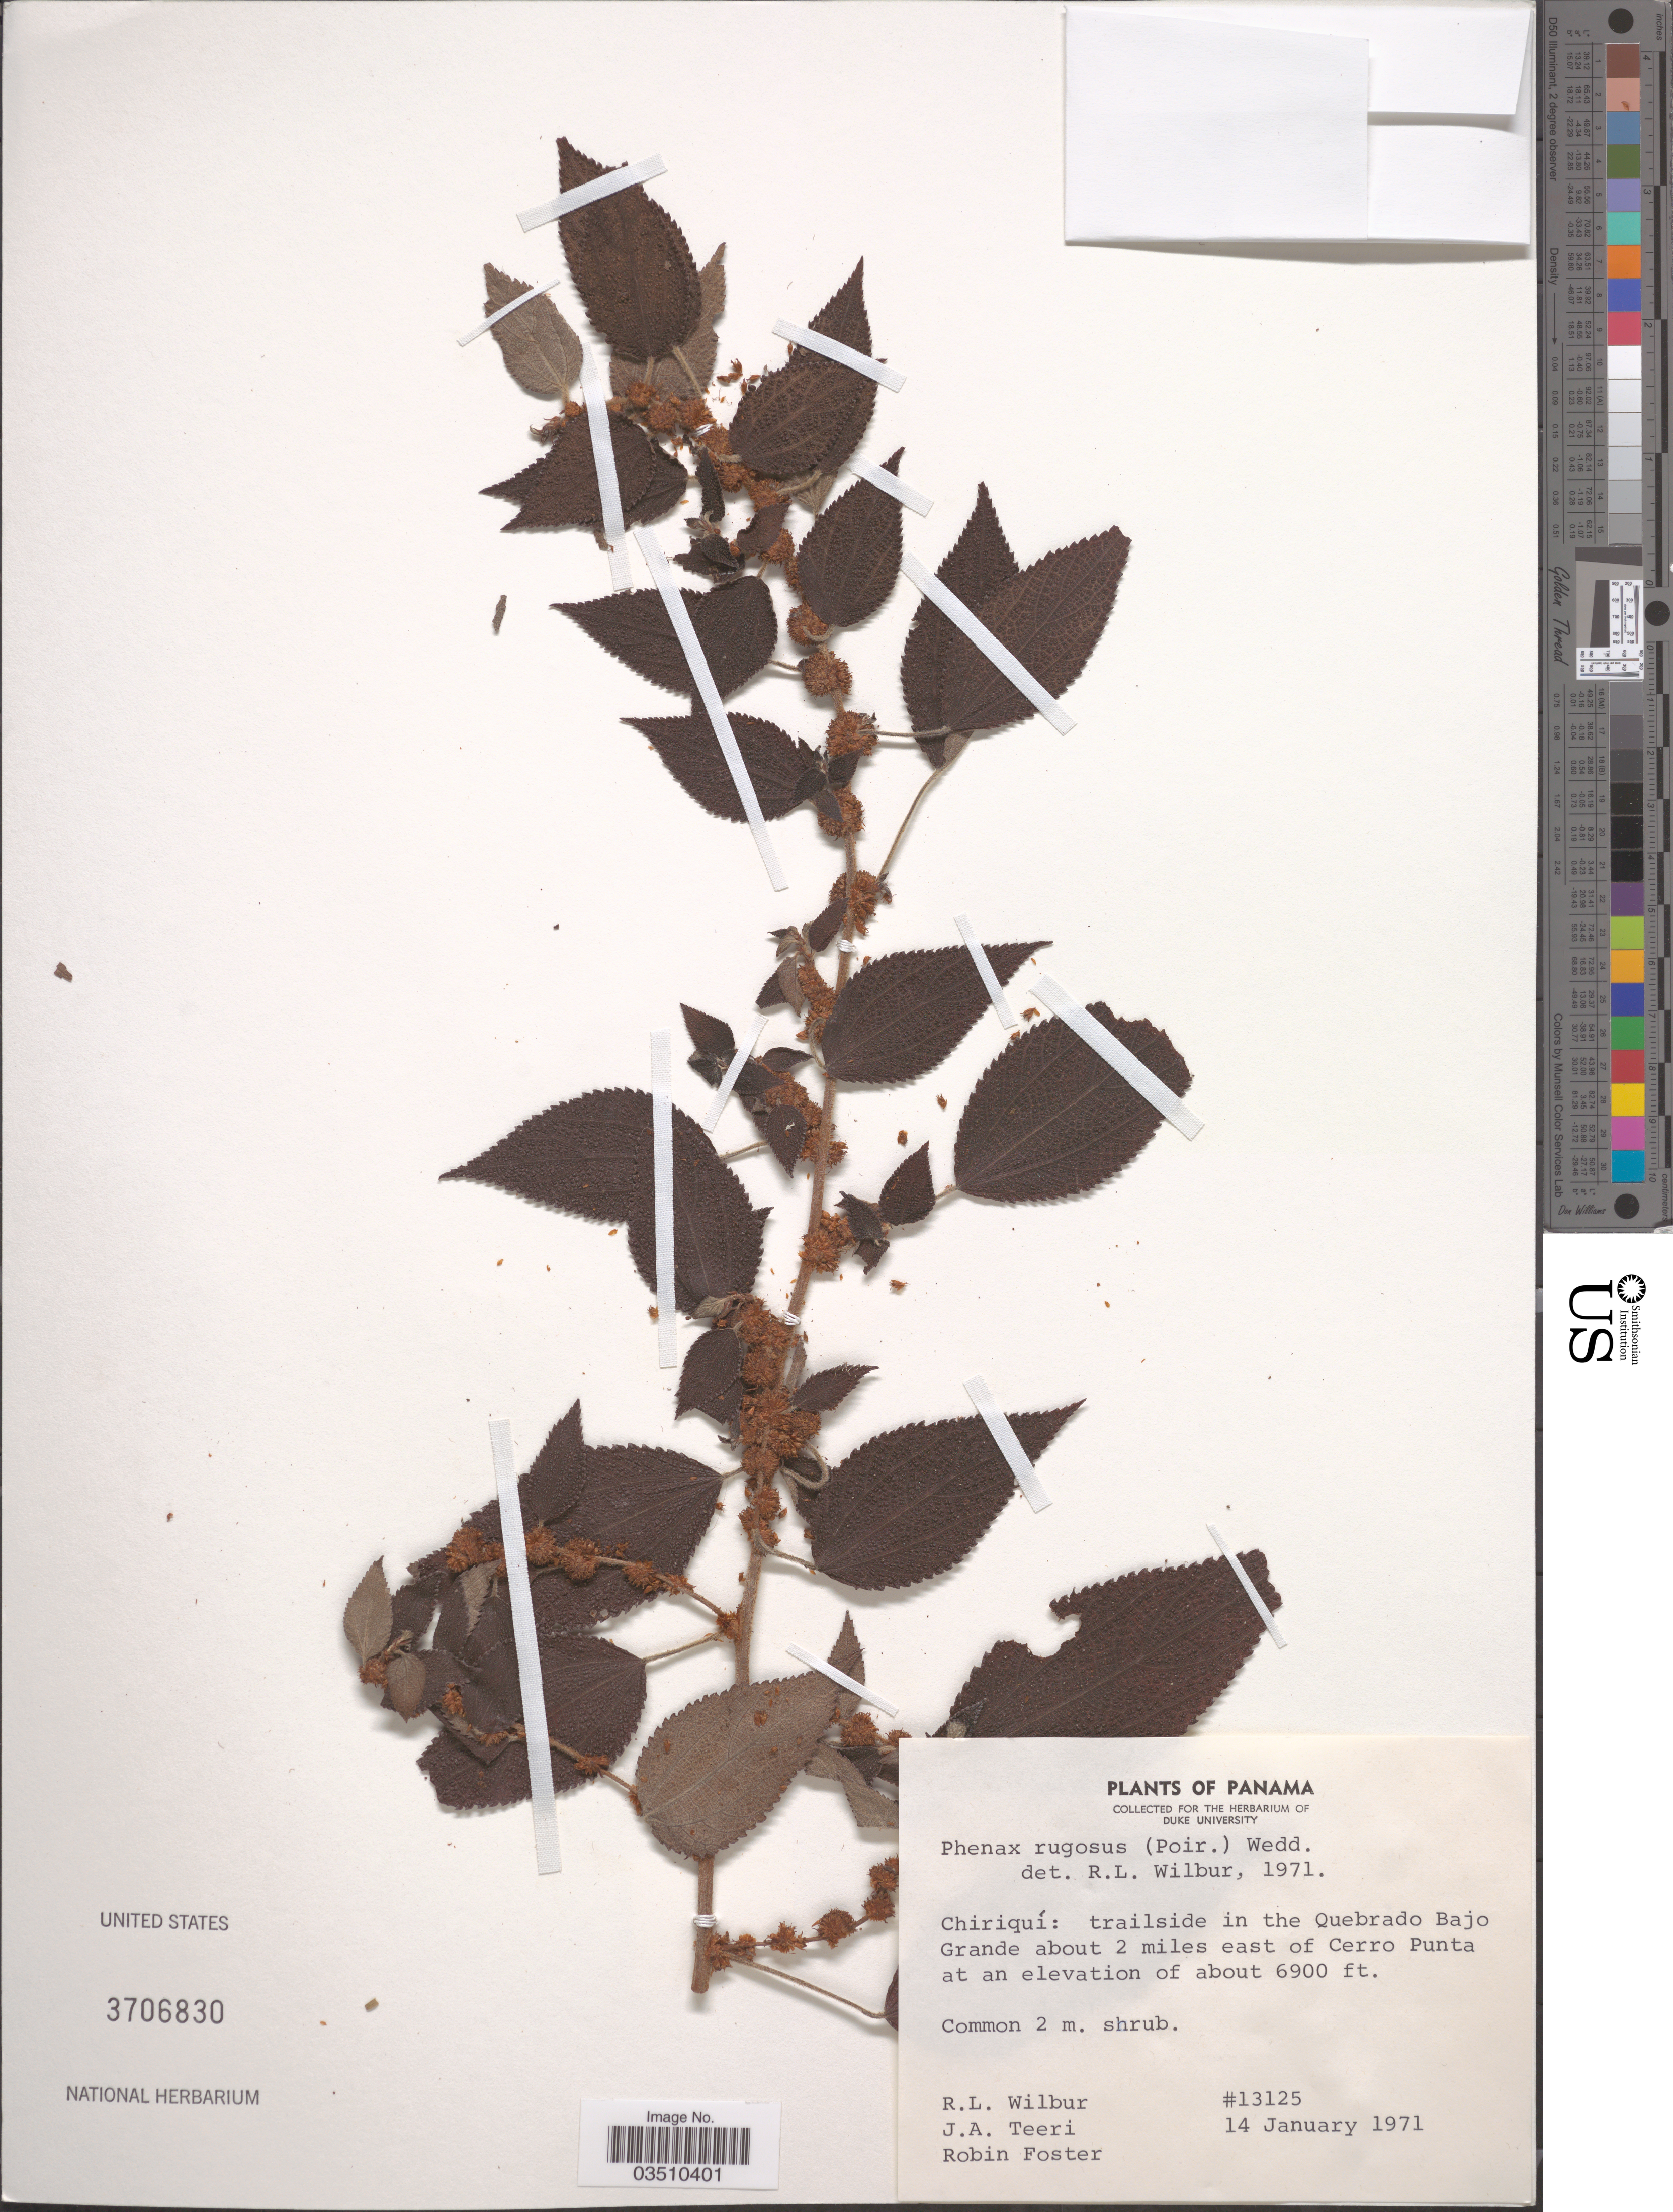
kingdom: Plantae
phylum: Tracheophyta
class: Magnoliopsida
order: Rosales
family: Urticaceae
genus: Phenax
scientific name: Phenax rugosus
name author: (Poir.) Wedd.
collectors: R. L. Wilbur, J. Teeri & R. B. Foster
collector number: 13125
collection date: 1971-01-14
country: Panama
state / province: Chiriqui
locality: Trailside in the Quebrado Bajo Grande about 2 miles east of Cerro Punta.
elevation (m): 2103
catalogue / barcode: US 3706830